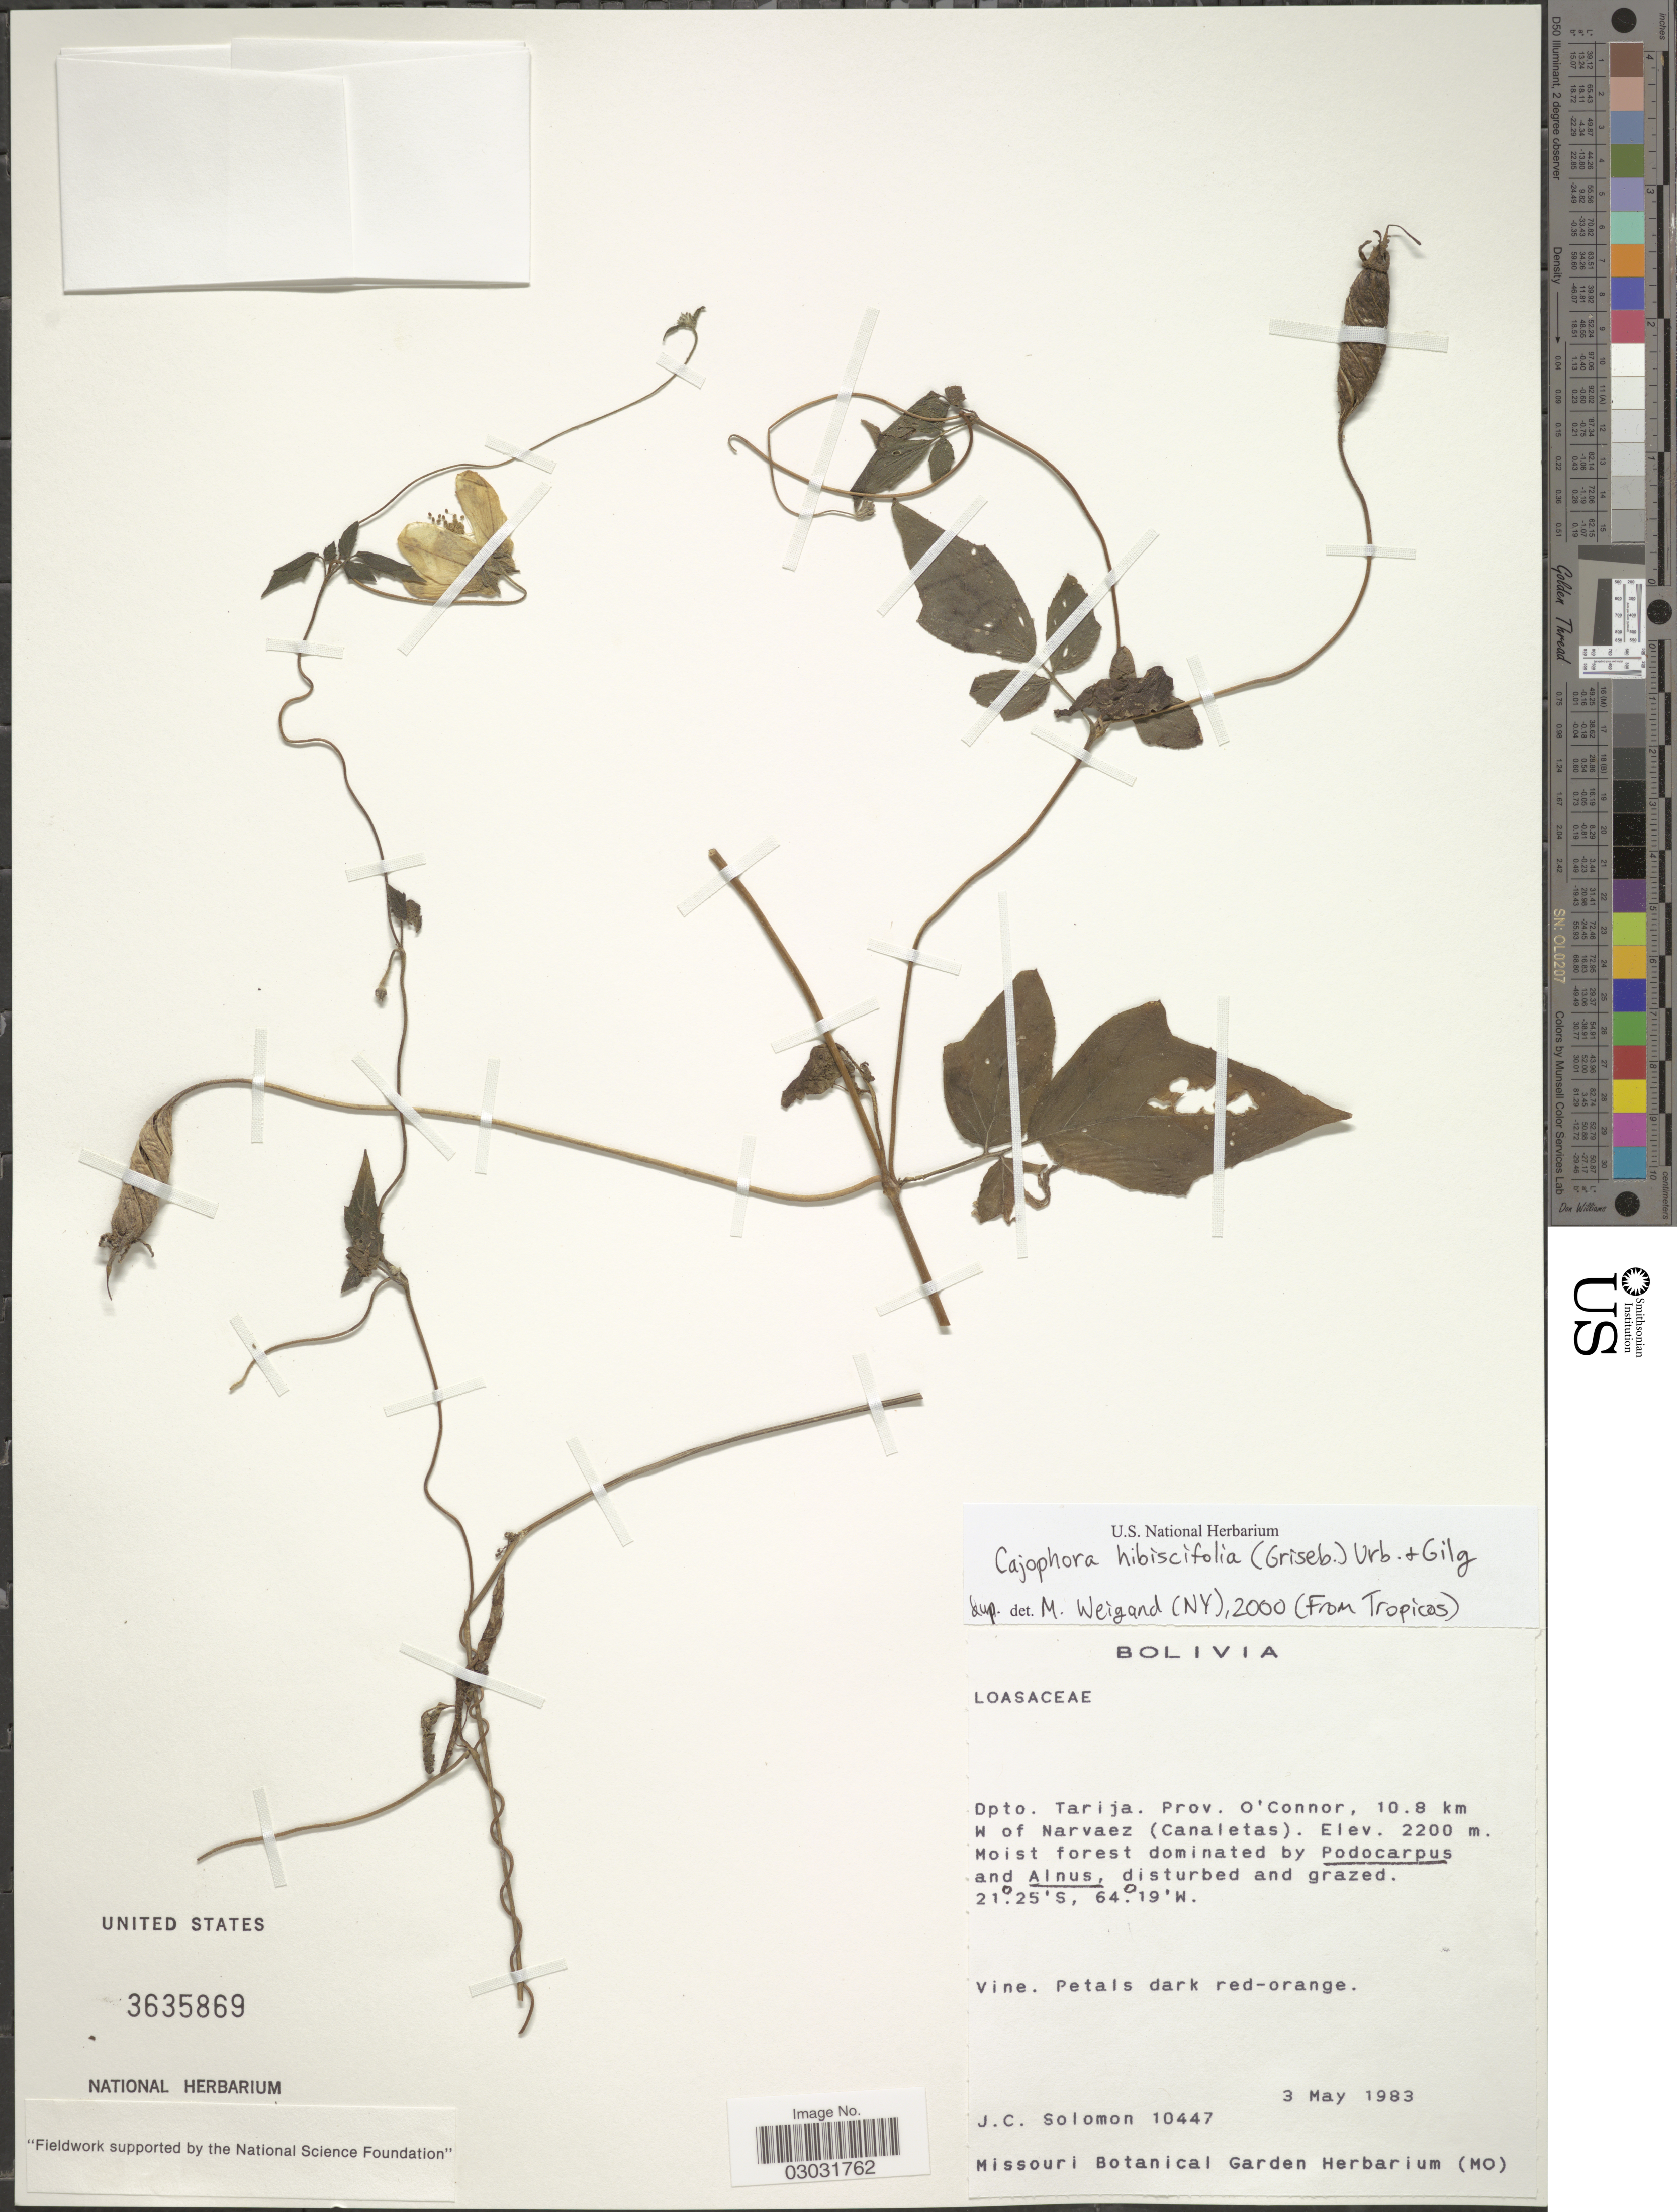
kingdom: Plantae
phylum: Tracheophyta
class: Magnoliopsida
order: Cornales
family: Loasaceae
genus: Caiophora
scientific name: Caiophora hibiscifolia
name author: (Griseb.) Urb. & Gilg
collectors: J. C. Solomon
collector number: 10447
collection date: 1983-05-03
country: Bolivia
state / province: Tarija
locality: Dpto. Tarija. Prov. O'Connor, 10.8 km W of Narvaez (Canaletas).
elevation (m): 2200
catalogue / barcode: US 3635869